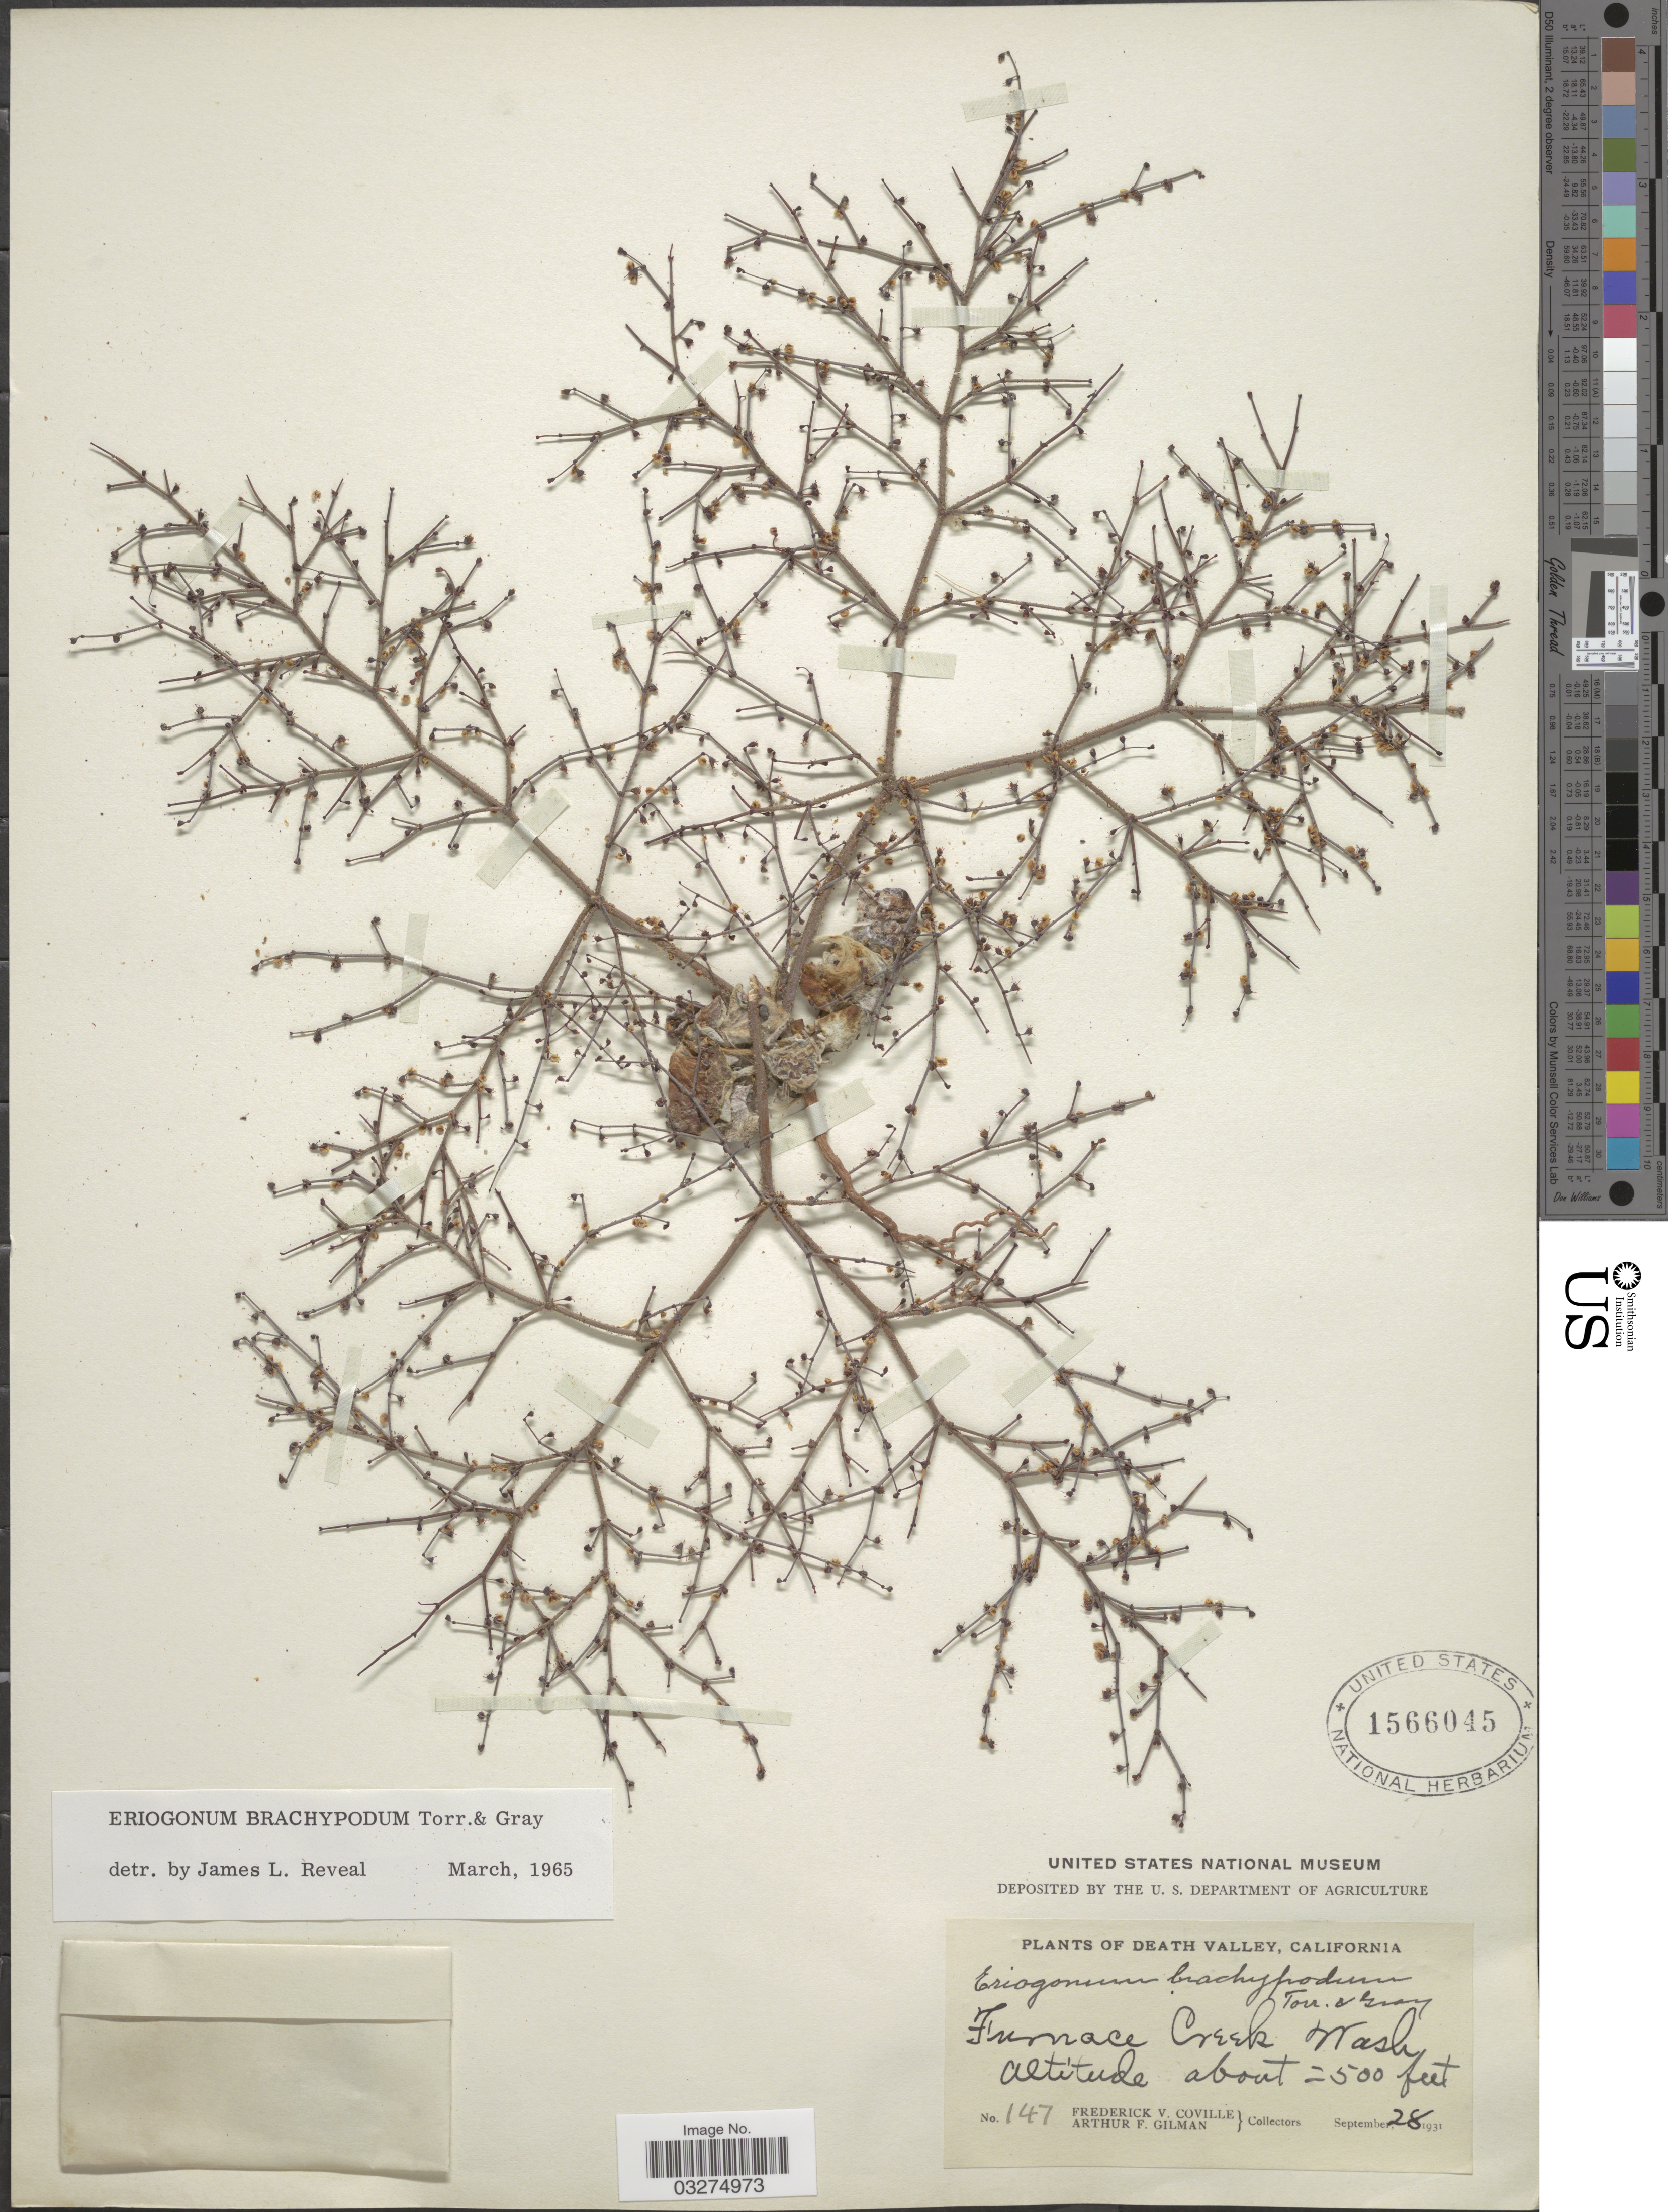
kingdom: Plantae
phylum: Tracheophyta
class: Magnoliopsida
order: Caryophyllales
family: Polygonaceae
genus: Eriogonum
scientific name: Eriogonum brachypodum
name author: Torr. & A. Gray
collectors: F. V. Coville & A. Gilman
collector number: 147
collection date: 1931-09-28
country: United States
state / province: California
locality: Death Valley. Furnace Creek.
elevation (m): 152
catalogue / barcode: US 1566045